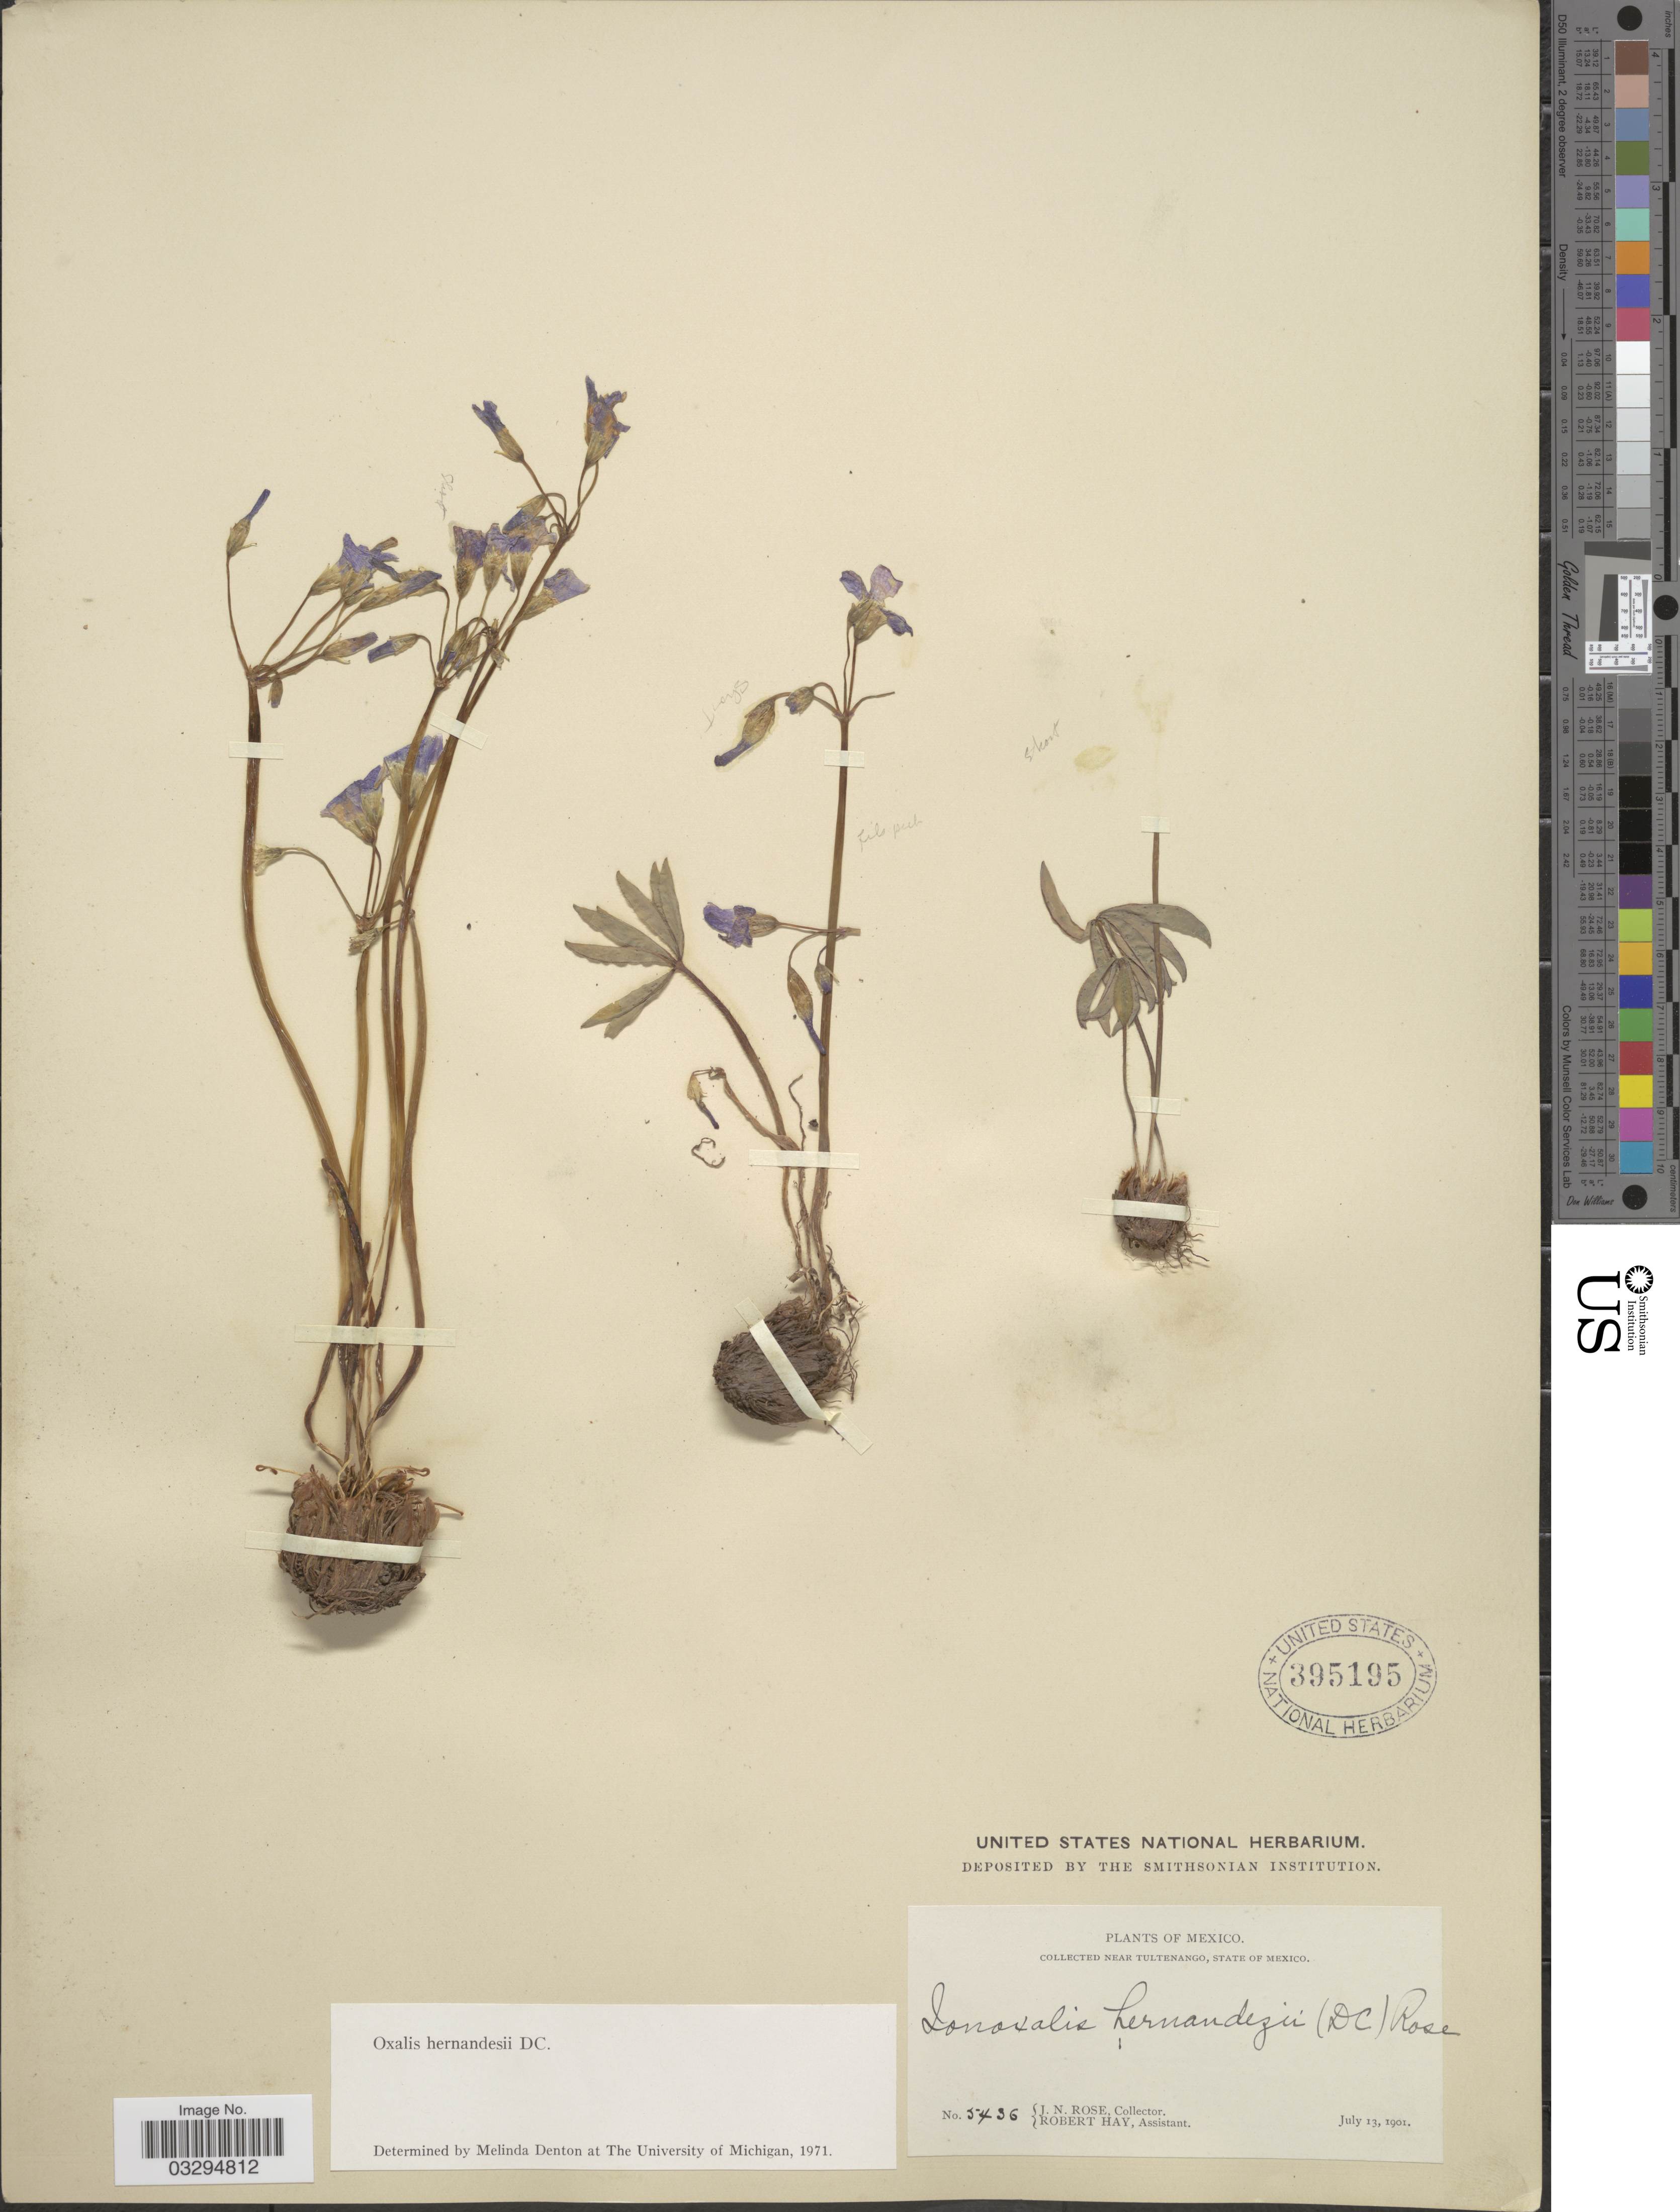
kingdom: Plantae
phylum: Tracheophyta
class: Magnoliopsida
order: Oxalidales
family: Oxalidaceae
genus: Oxalis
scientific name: Oxalis hernandezii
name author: Moc. & Sessé ex DC.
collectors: J. N. Rose & R. Hay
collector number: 5436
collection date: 1901-07-13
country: Mexico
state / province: México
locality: Near Tultenango.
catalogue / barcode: US 395195